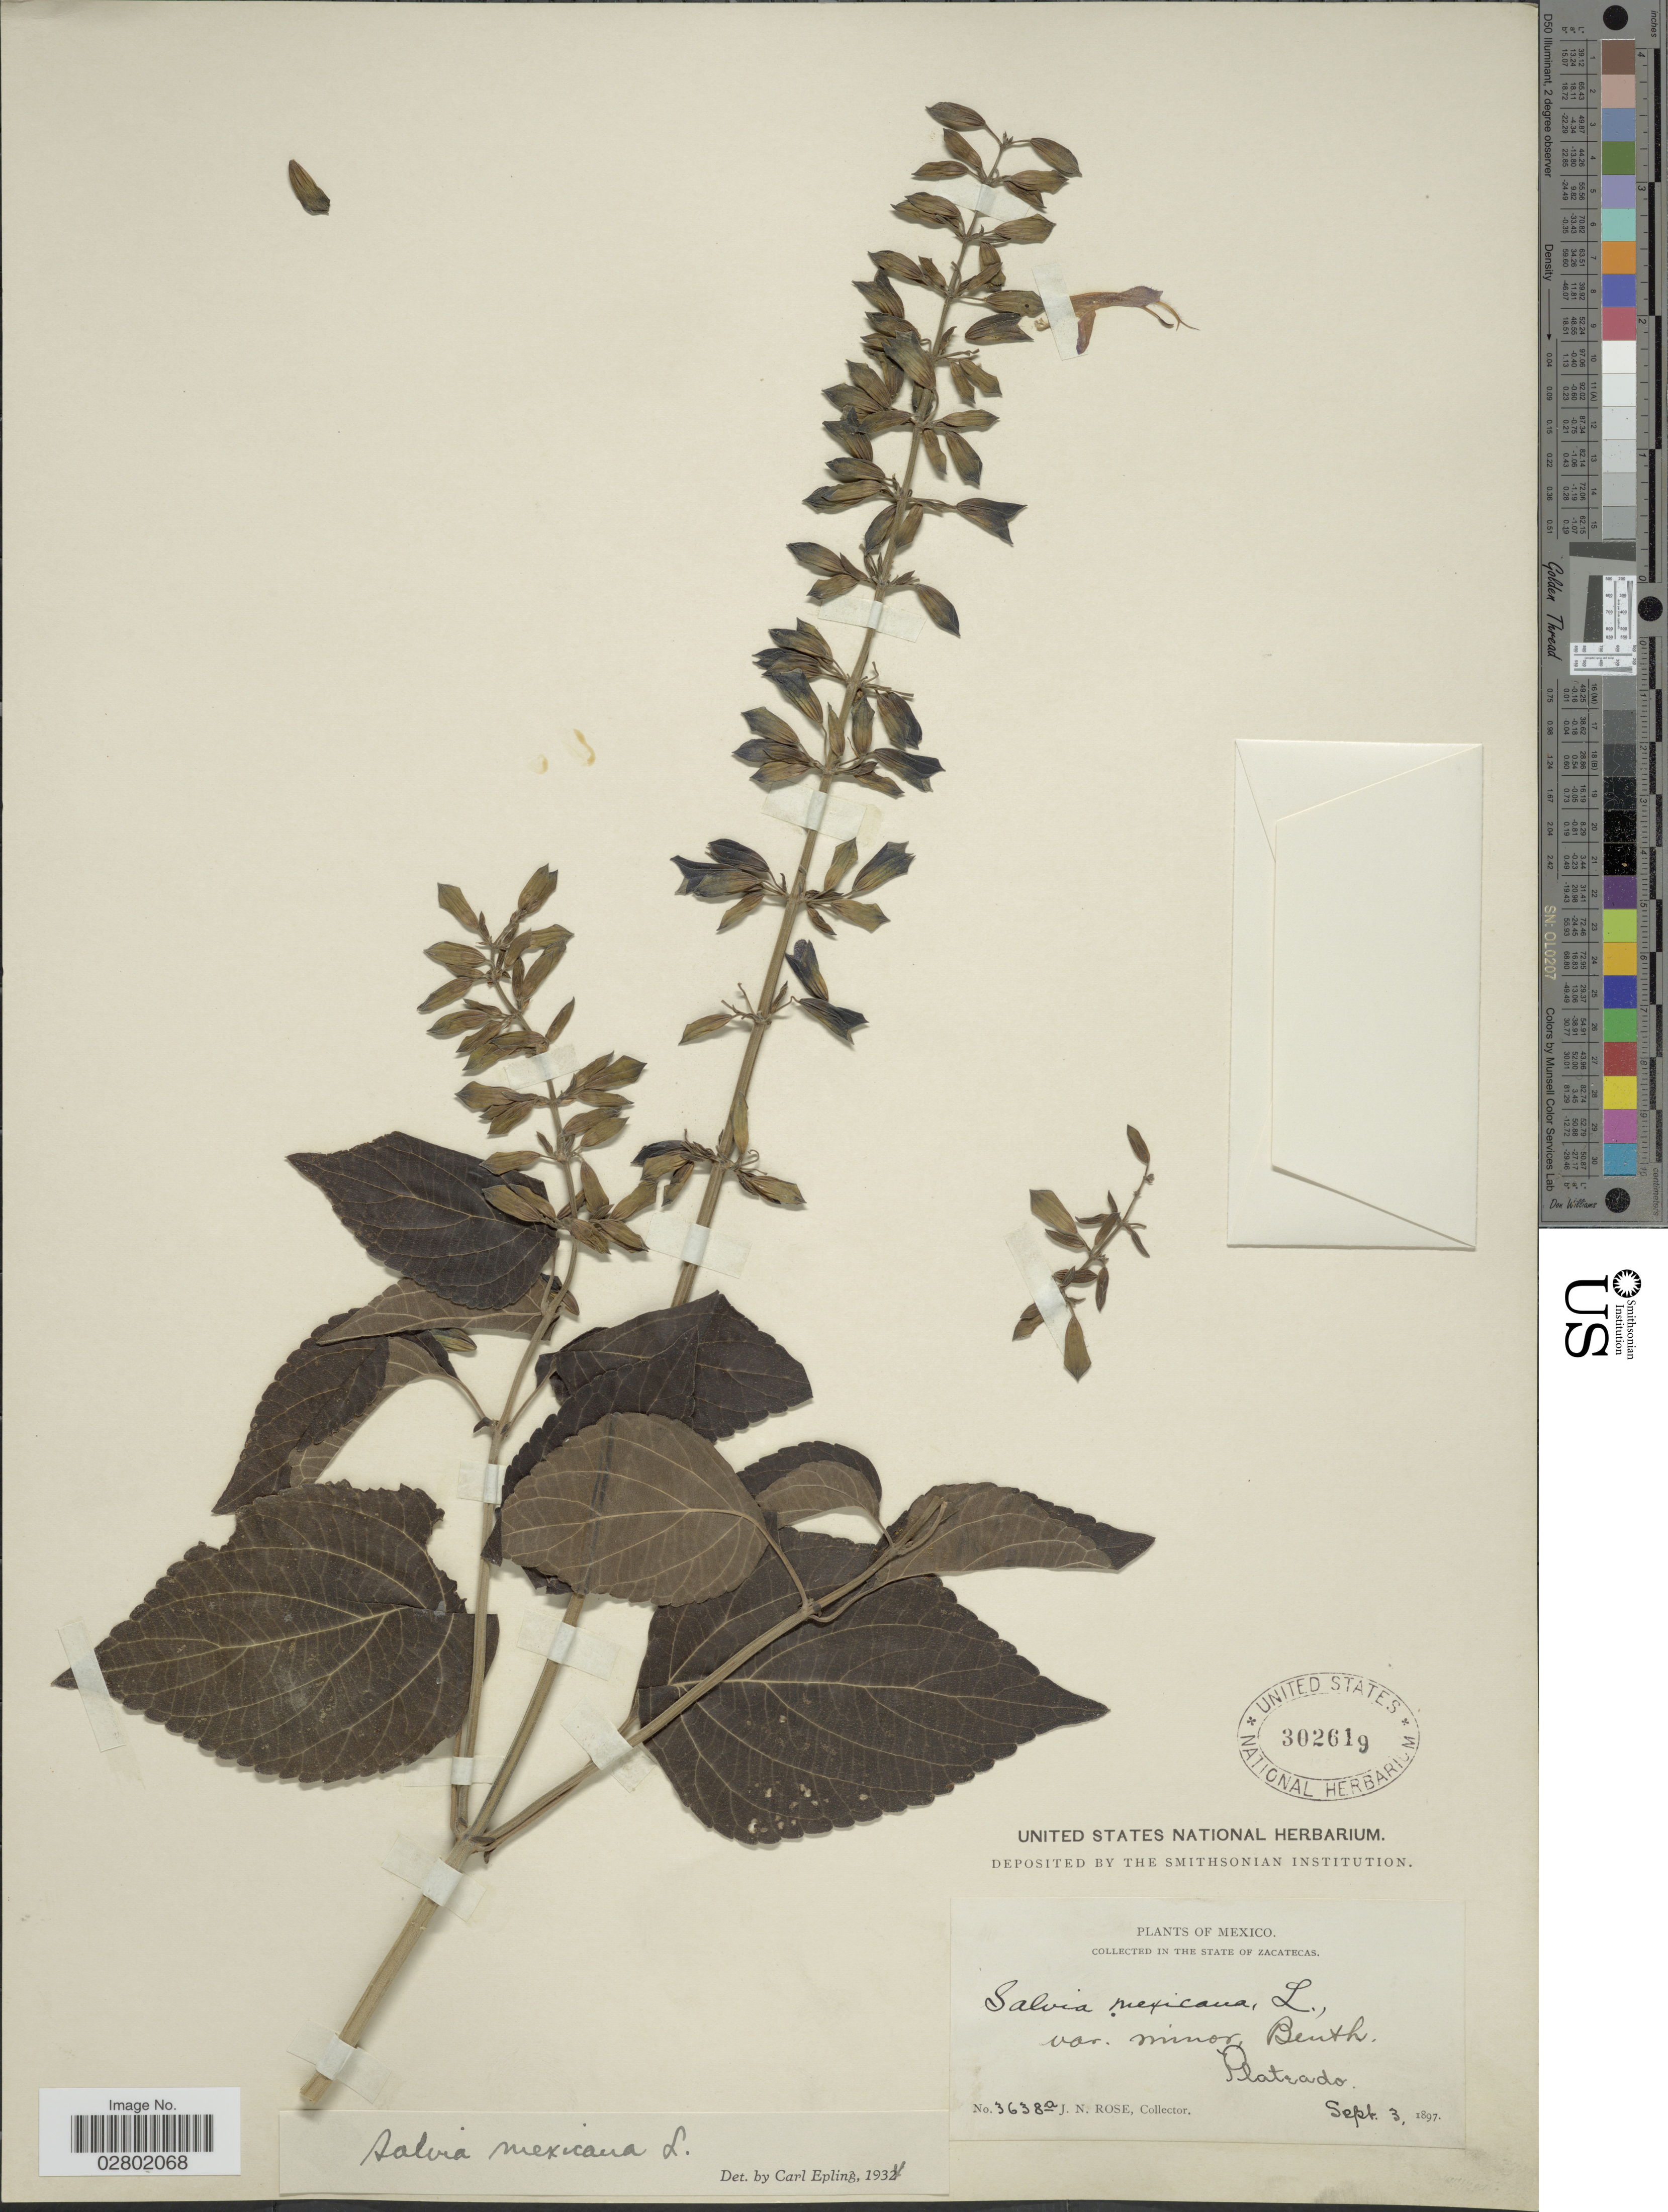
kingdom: Plantae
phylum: Tracheophyta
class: Magnoliopsida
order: Lamiales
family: Lamiaceae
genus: Salvia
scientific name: Salvia mexicana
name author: L.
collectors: J. N. Rose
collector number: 3638a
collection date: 1897-09-03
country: Mexico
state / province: Zacatecas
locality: Plateado.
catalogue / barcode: US 302619